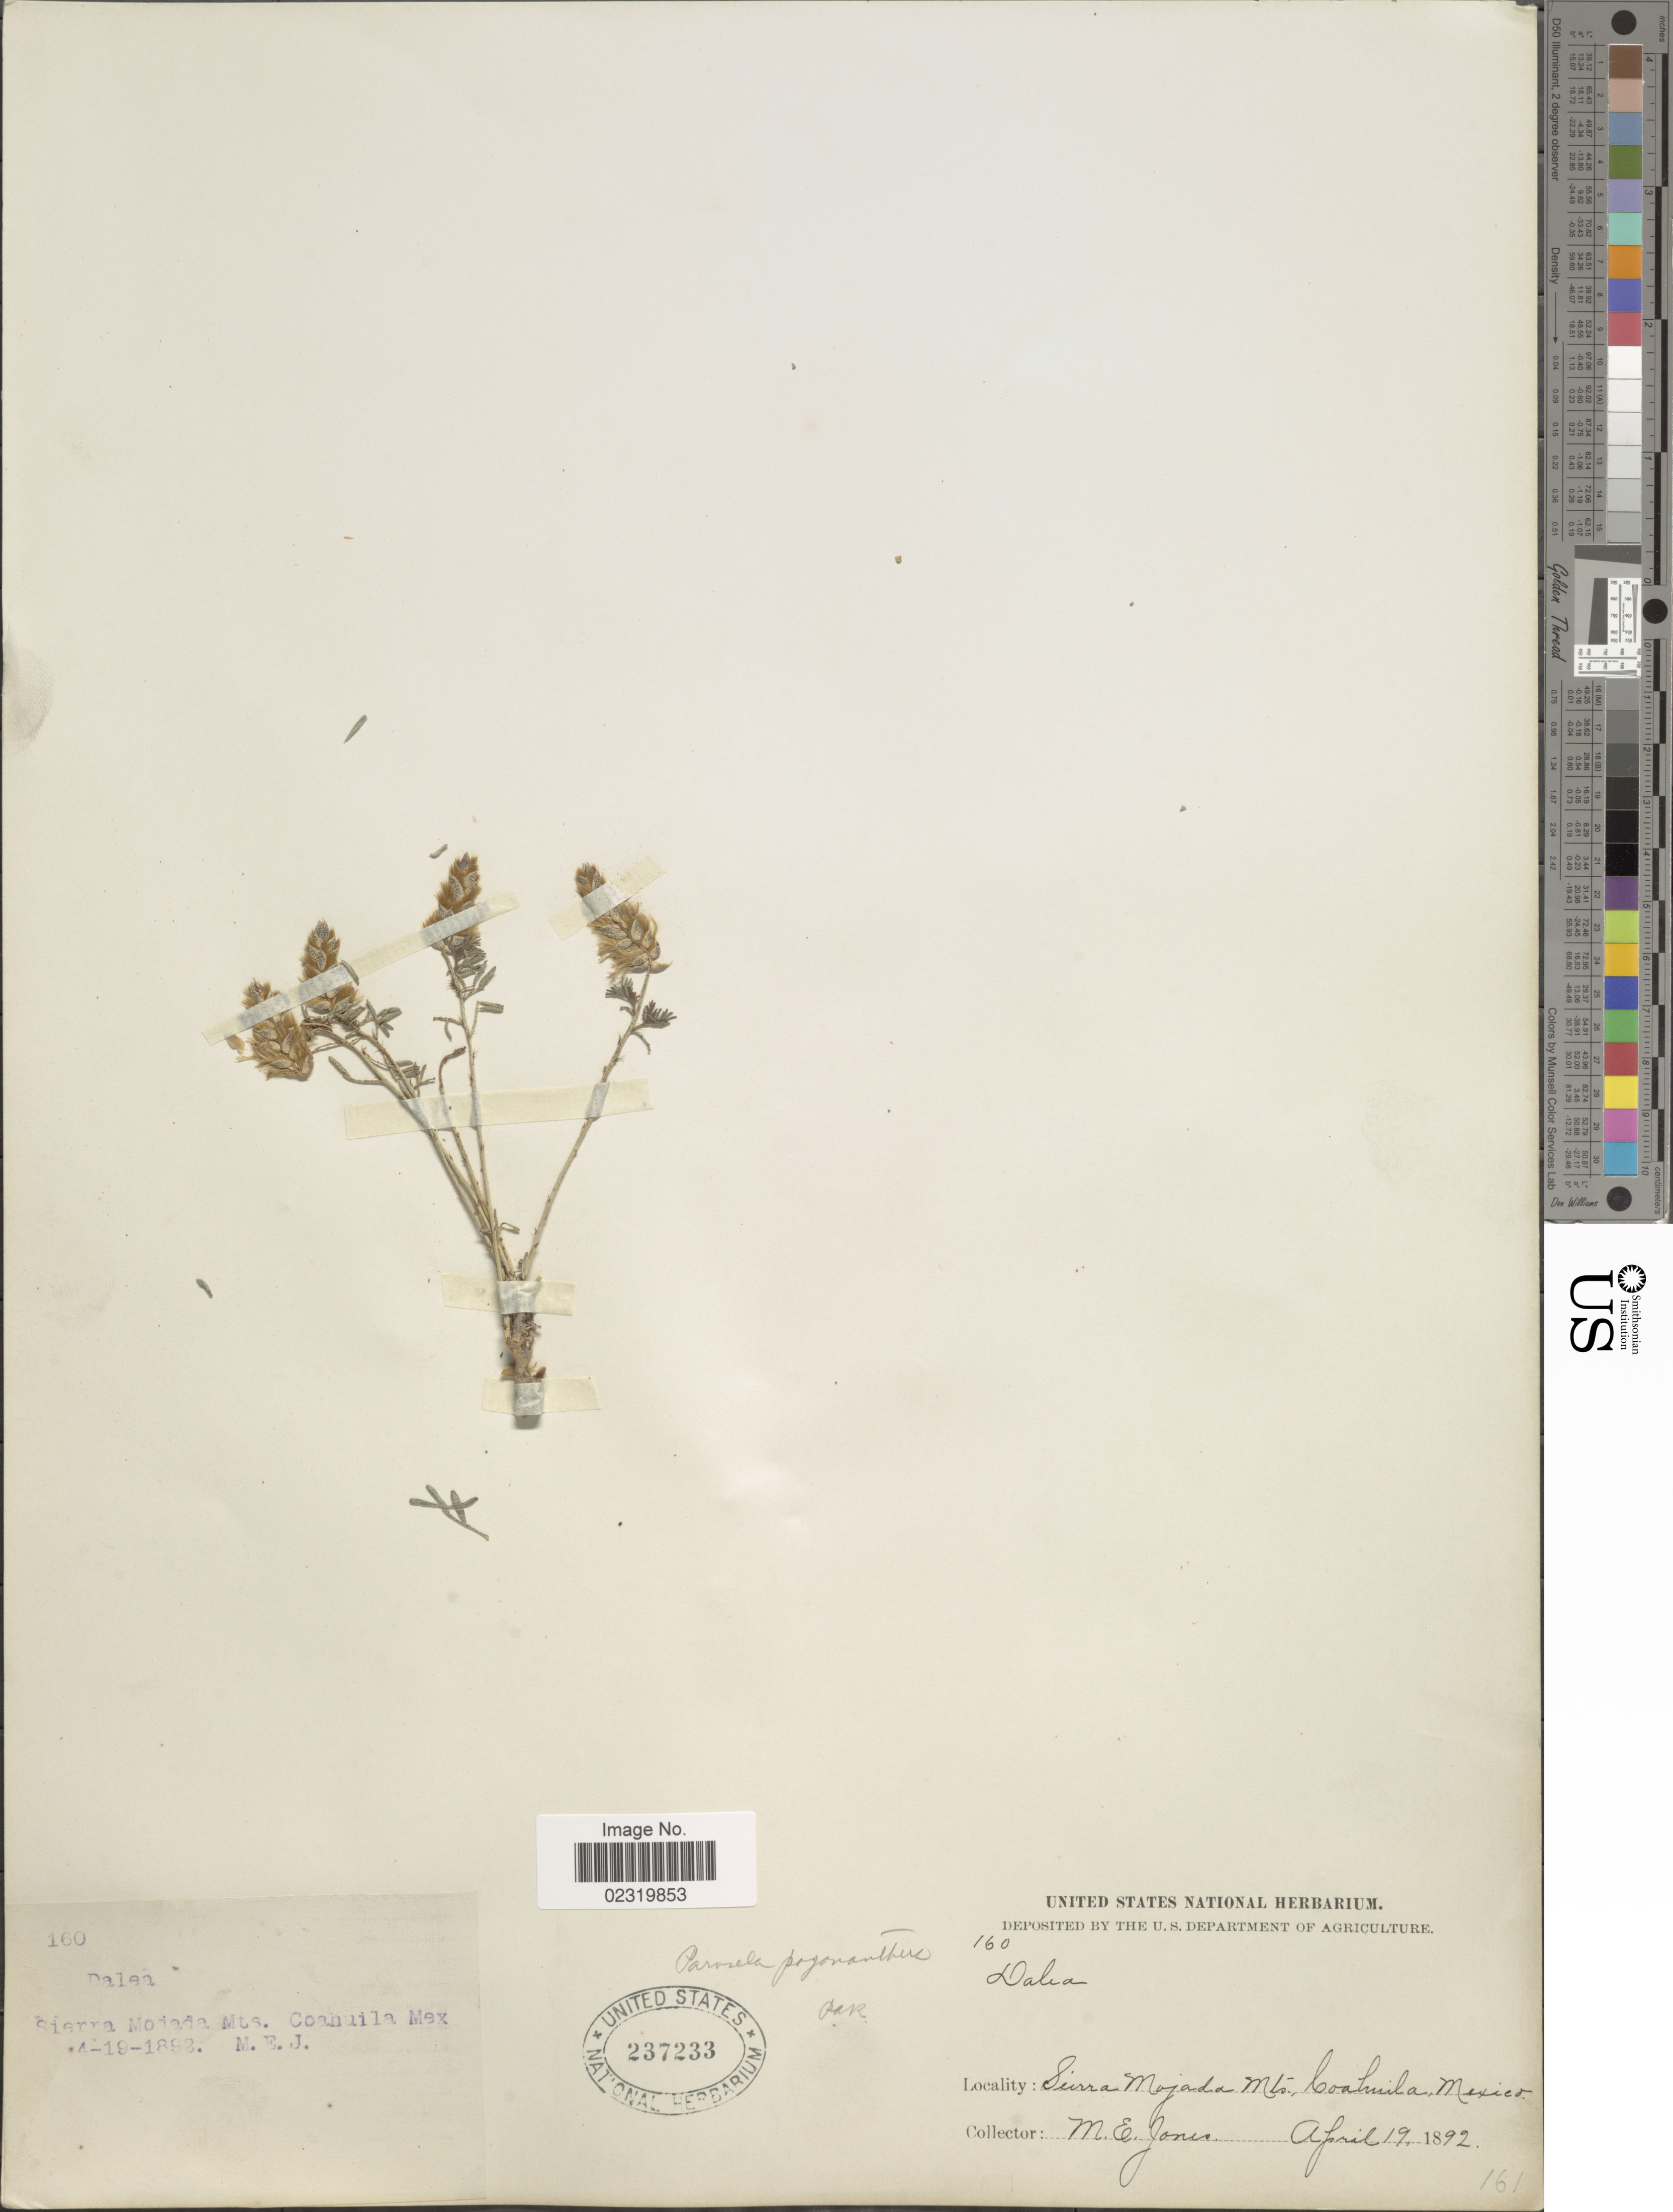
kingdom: Plantae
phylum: Tracheophyta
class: Magnoliopsida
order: Fabales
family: Fabaceae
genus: Dalea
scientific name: Dalea pogonathera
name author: A. Gray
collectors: M. E. Jones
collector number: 160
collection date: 1892-04-19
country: Mexico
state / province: Coahuila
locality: Sierra Mojada Mts.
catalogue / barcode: US 237233